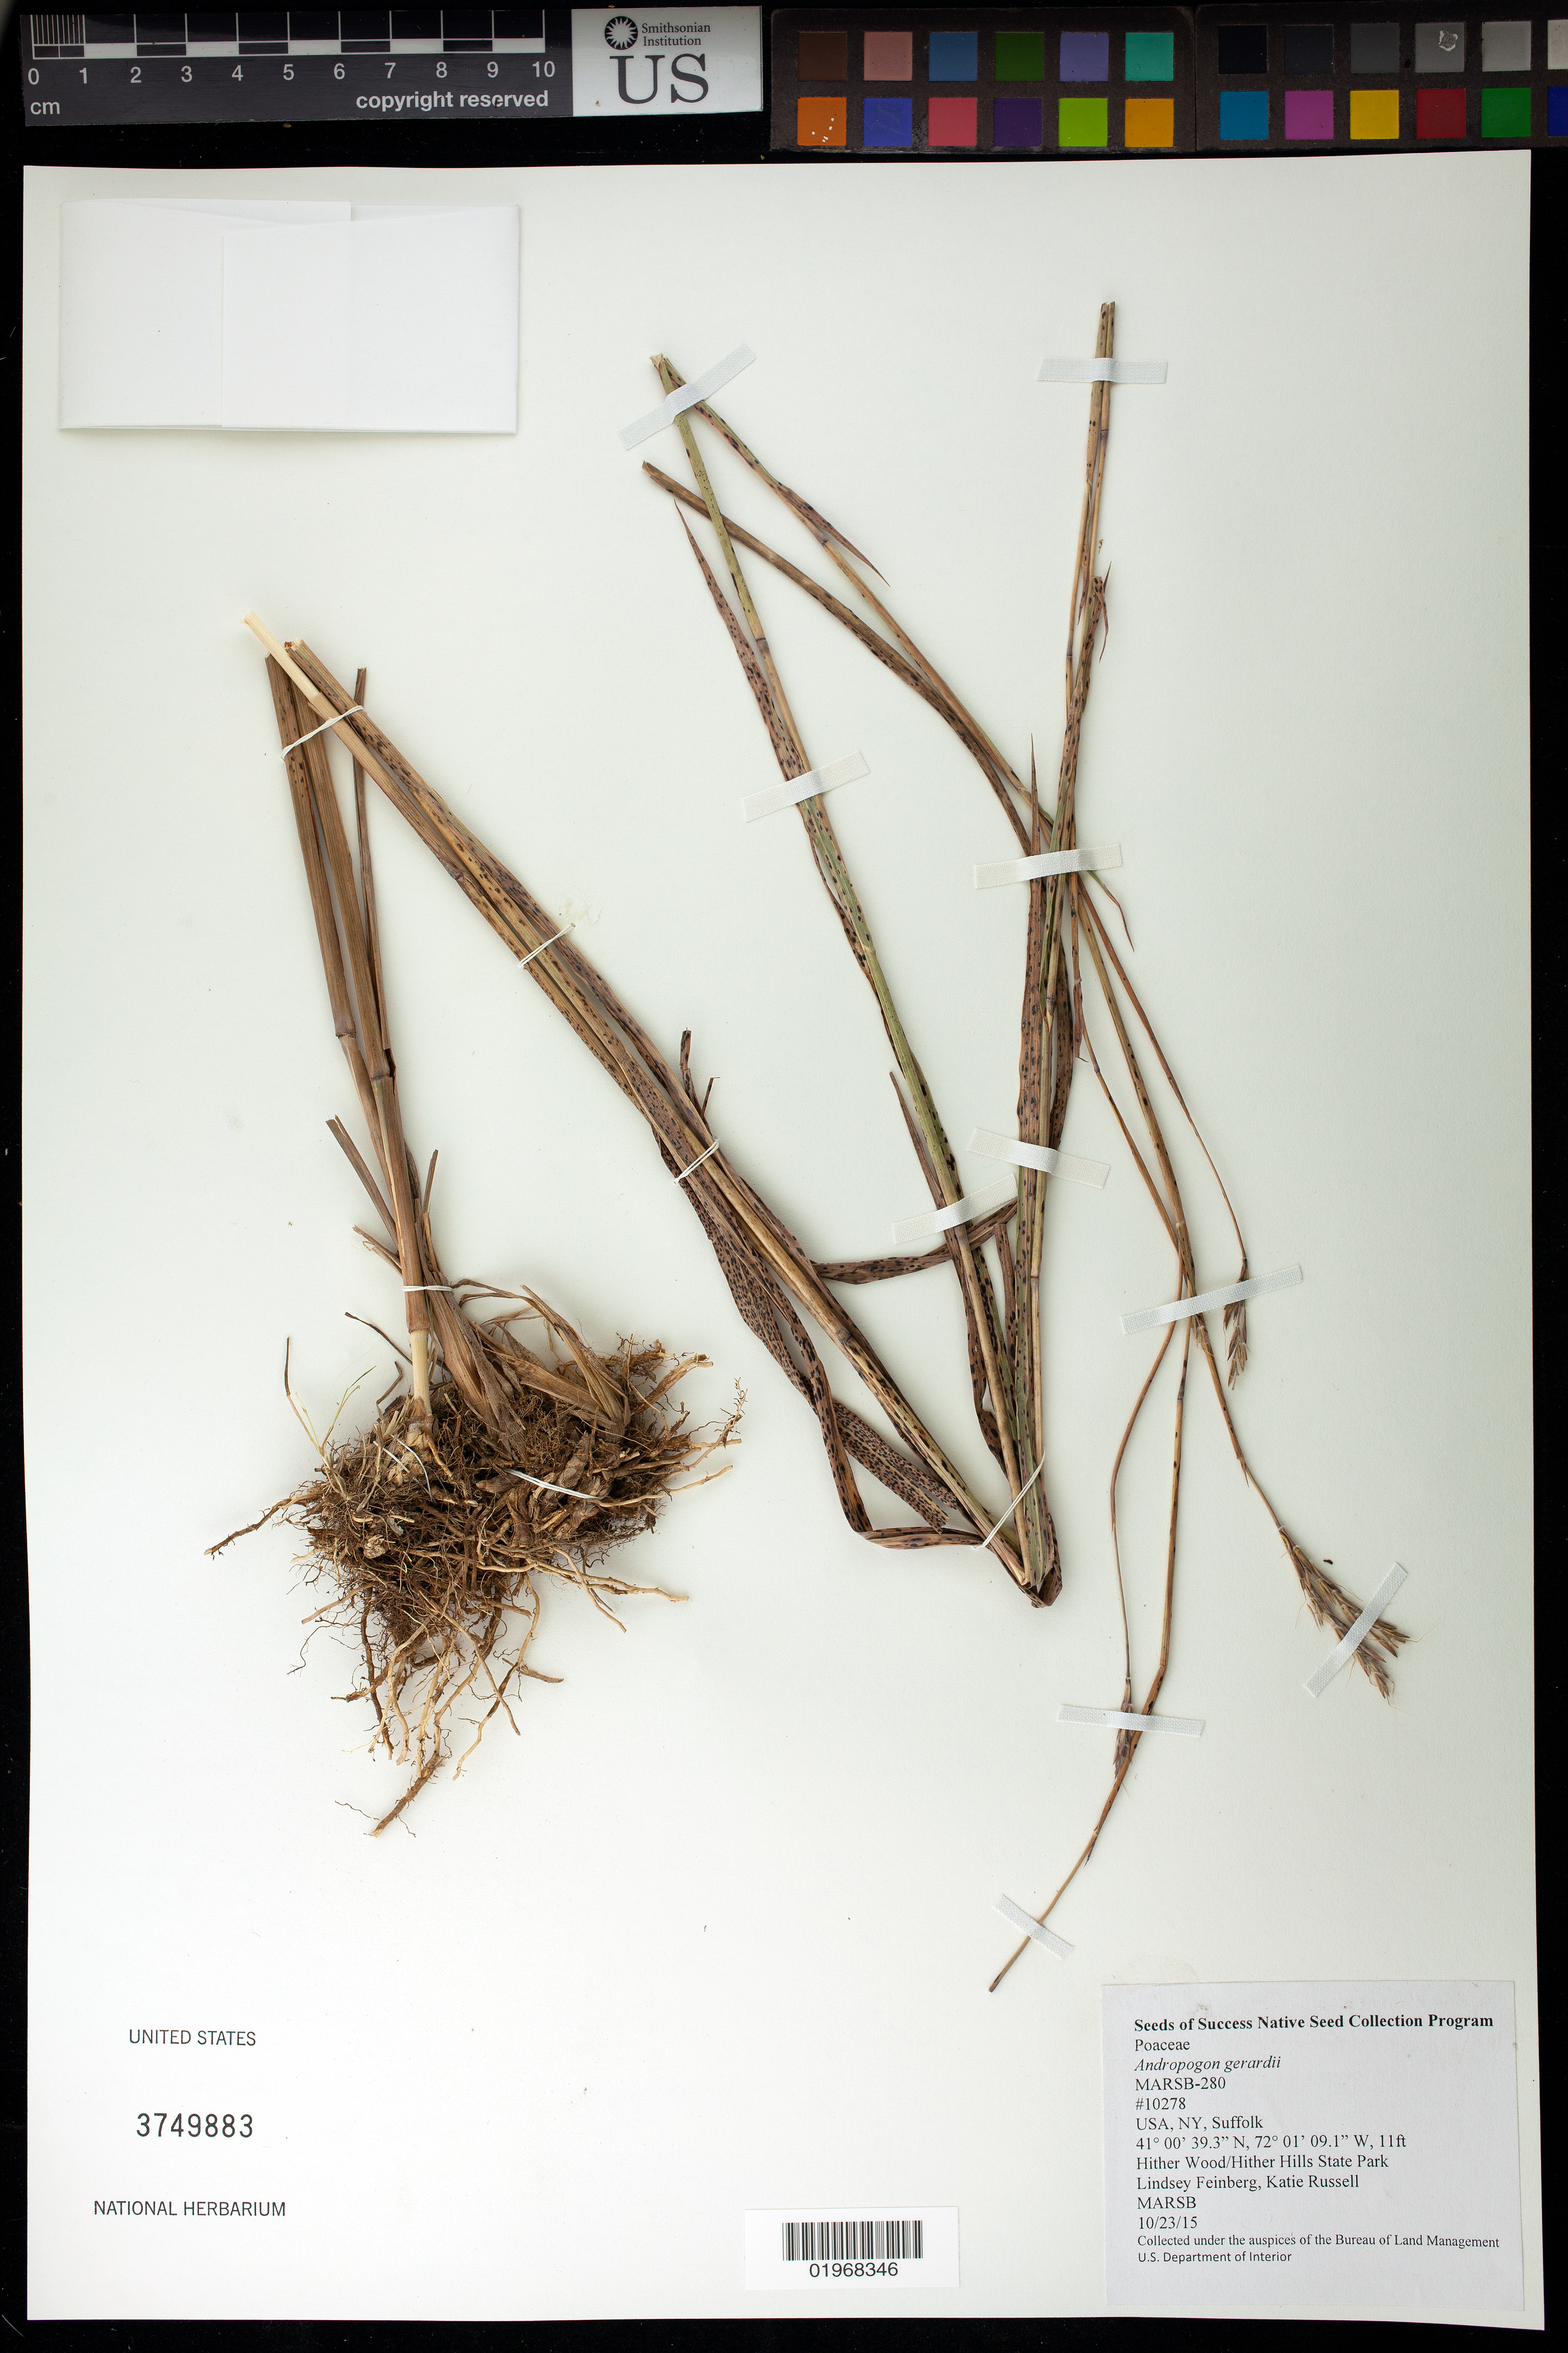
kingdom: Plantae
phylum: Tracheophyta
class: Liliopsida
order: Poales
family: Poaceae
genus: Andropogon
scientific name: Andropogon gerardii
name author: Vitman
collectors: L. Feinberg & K. Russell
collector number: MARSB-280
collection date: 2015-10-23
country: United States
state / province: New York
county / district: Suffolk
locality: Hither Wood/Hither Hills State Park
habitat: Northern & Central mesic old field meadow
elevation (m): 3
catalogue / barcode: US 3749883